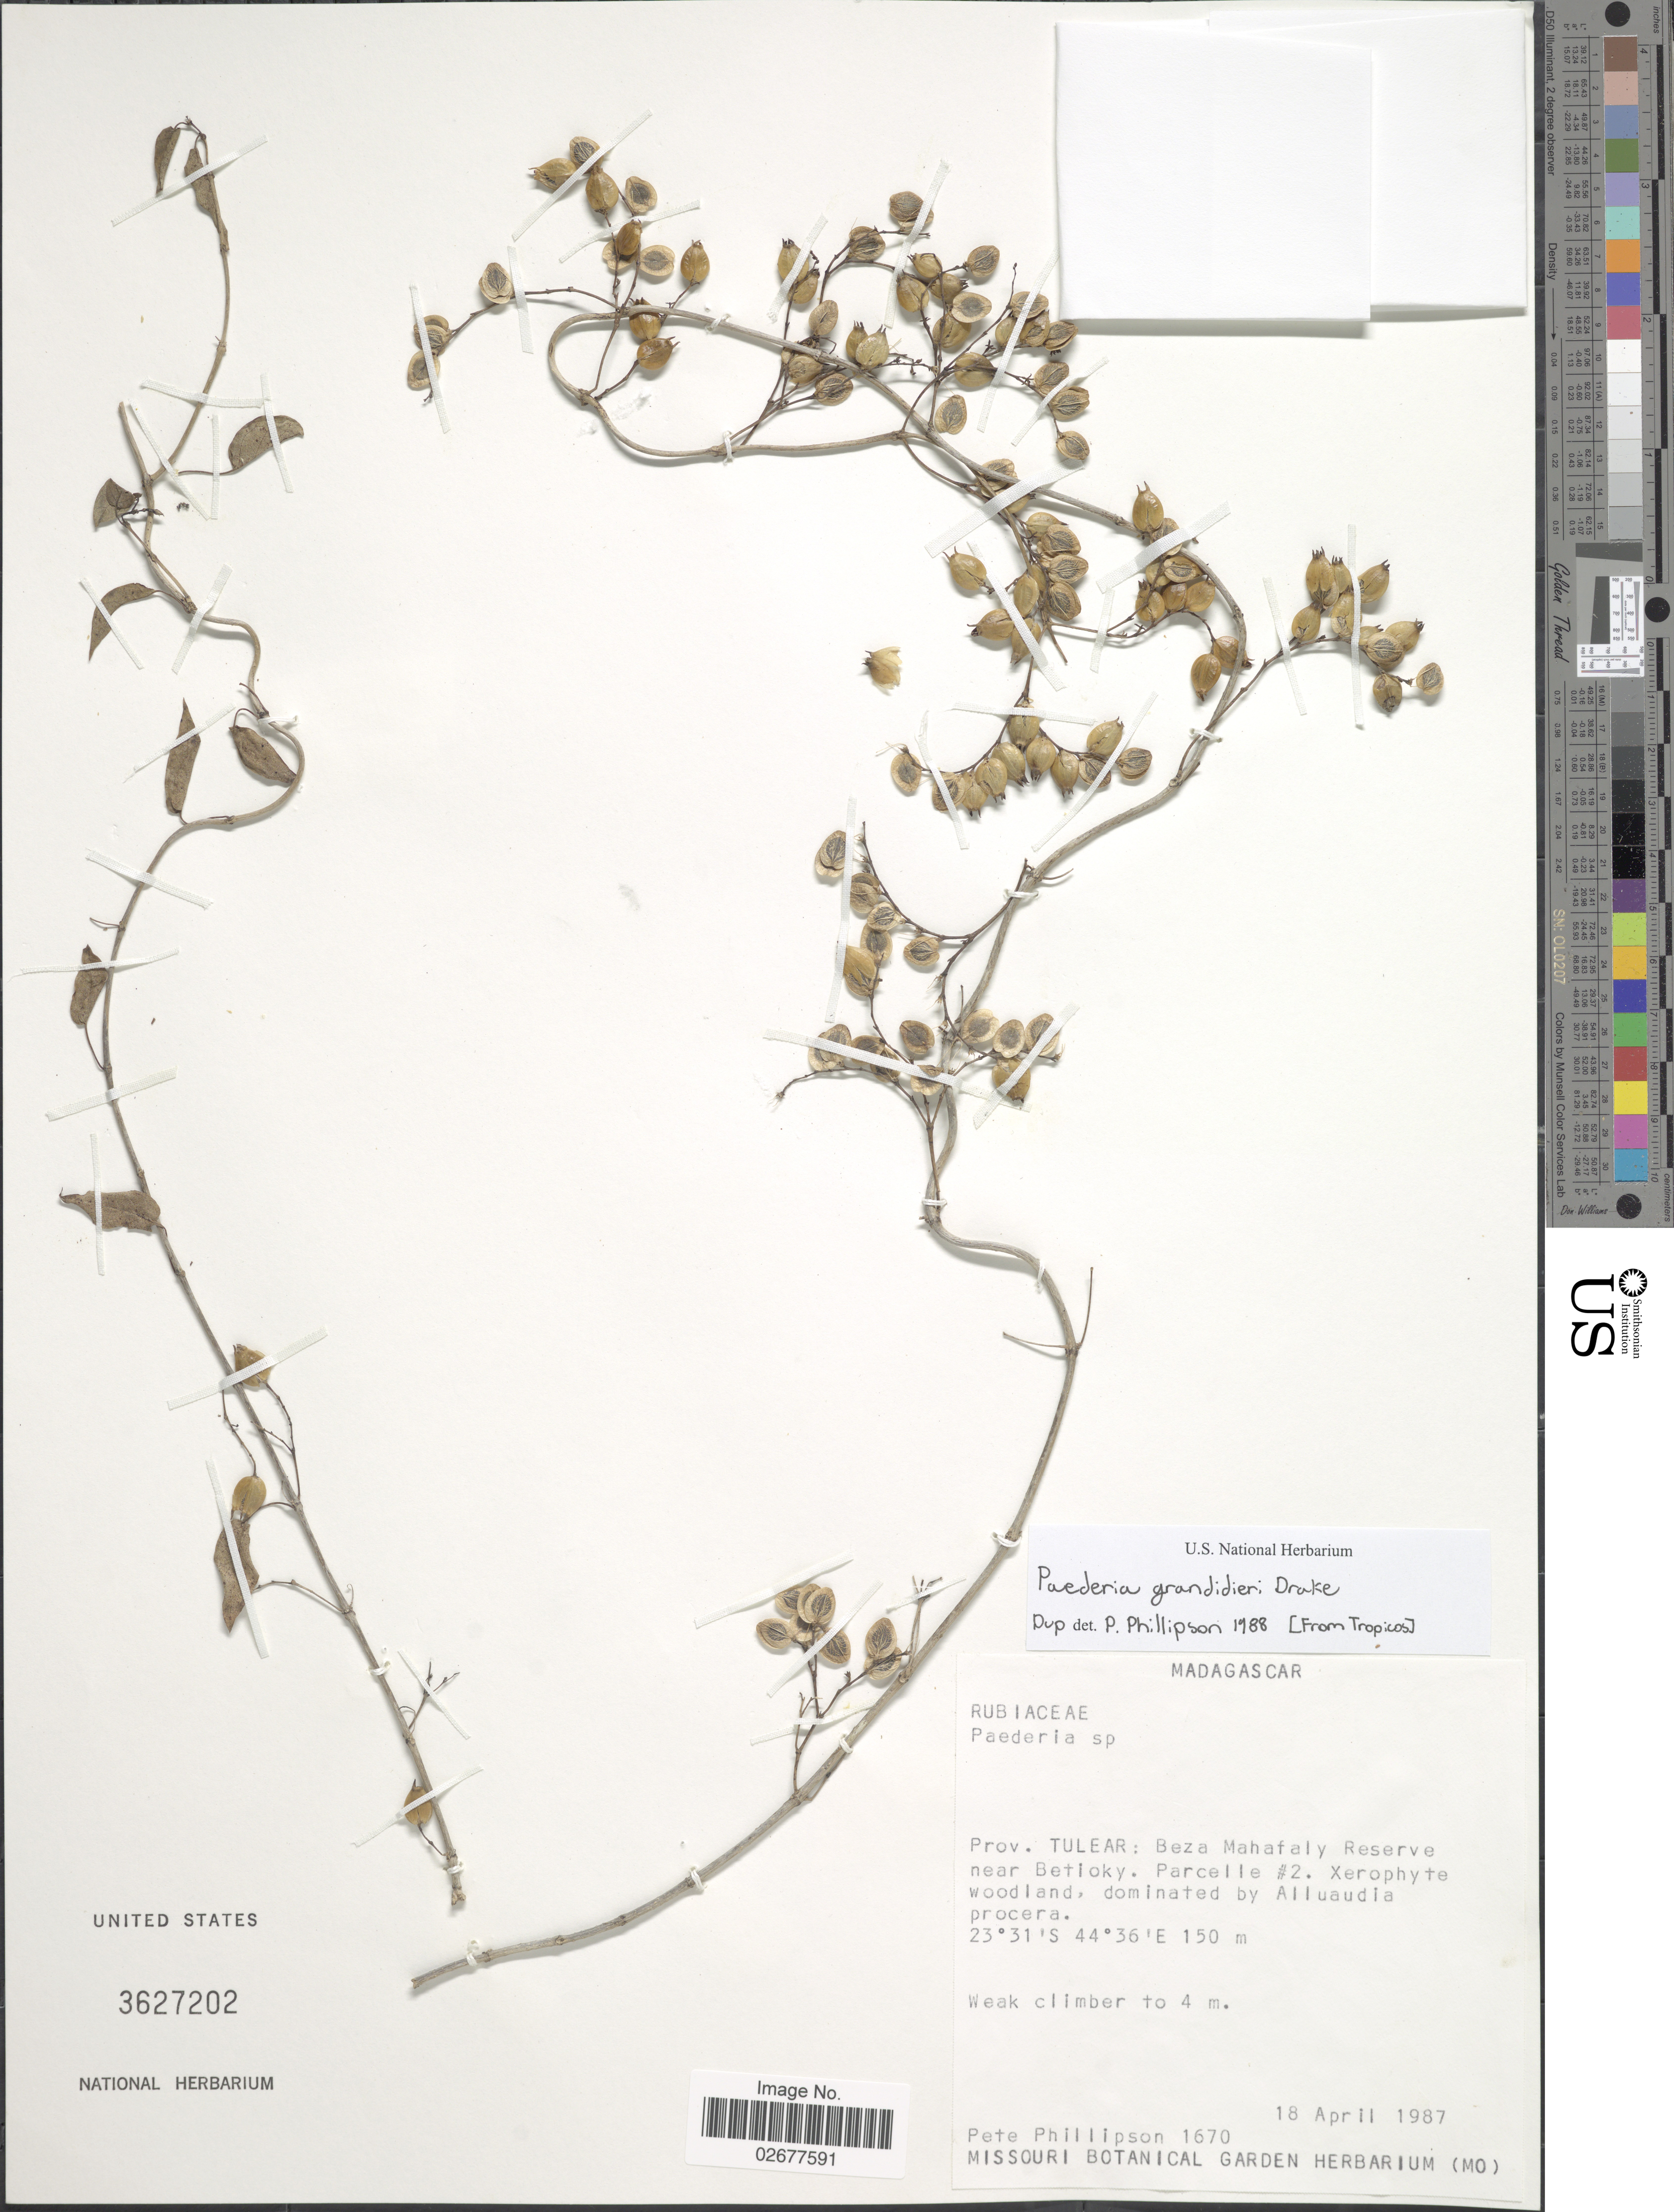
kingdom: Plantae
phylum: Tracheophyta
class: Magnoliopsida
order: Gentianales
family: Rubiaceae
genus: Paederia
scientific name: Paederia grandidieri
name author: Drake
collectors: P. B. Phillipson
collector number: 1670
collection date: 1987-04-18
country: Madagascar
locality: Prov. Tulear: Beza Mahafaly Reserve near Betioky. Parcelle #2.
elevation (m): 150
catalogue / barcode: US 3627202